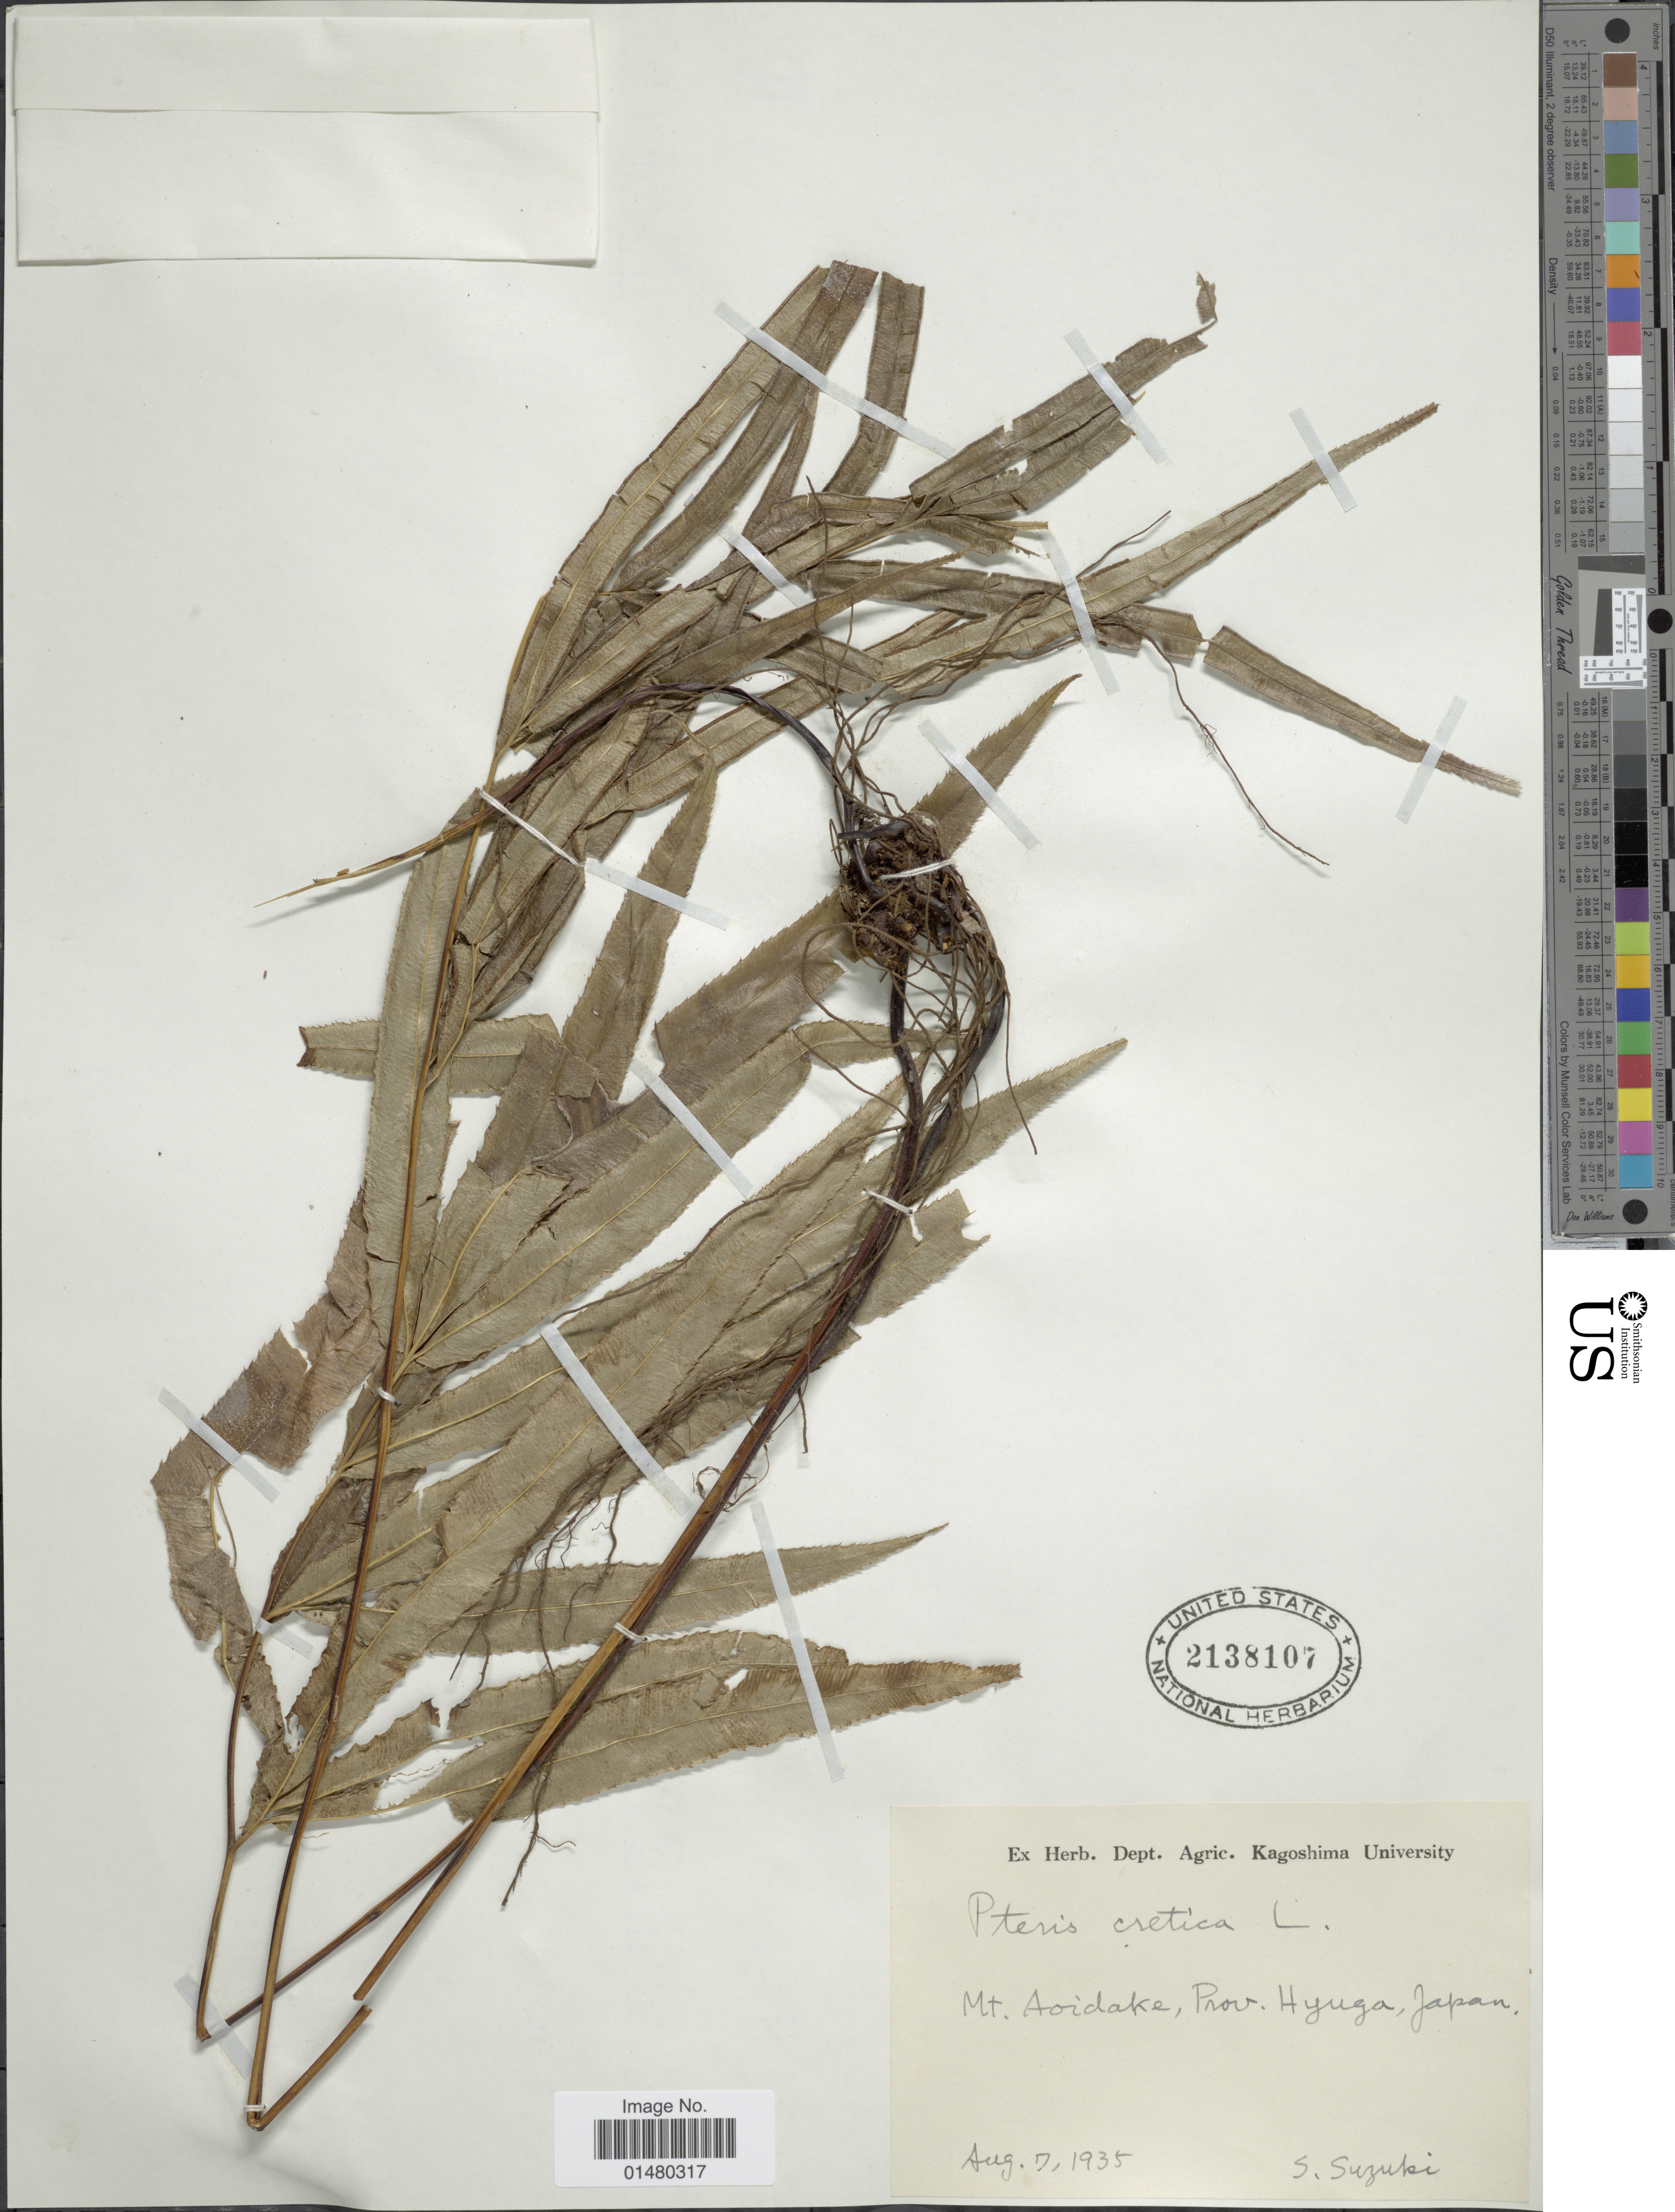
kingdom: Plantae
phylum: Tracheophyta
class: Polypodiopsida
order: Polypodiales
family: Pteridaceae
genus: Pteris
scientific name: Pteris cretica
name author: L.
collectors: S. Suzuki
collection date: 1935-08-07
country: Japan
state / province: Miyazaki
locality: Mount Aoidake, Prov. Hyuga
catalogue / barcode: US 2138107